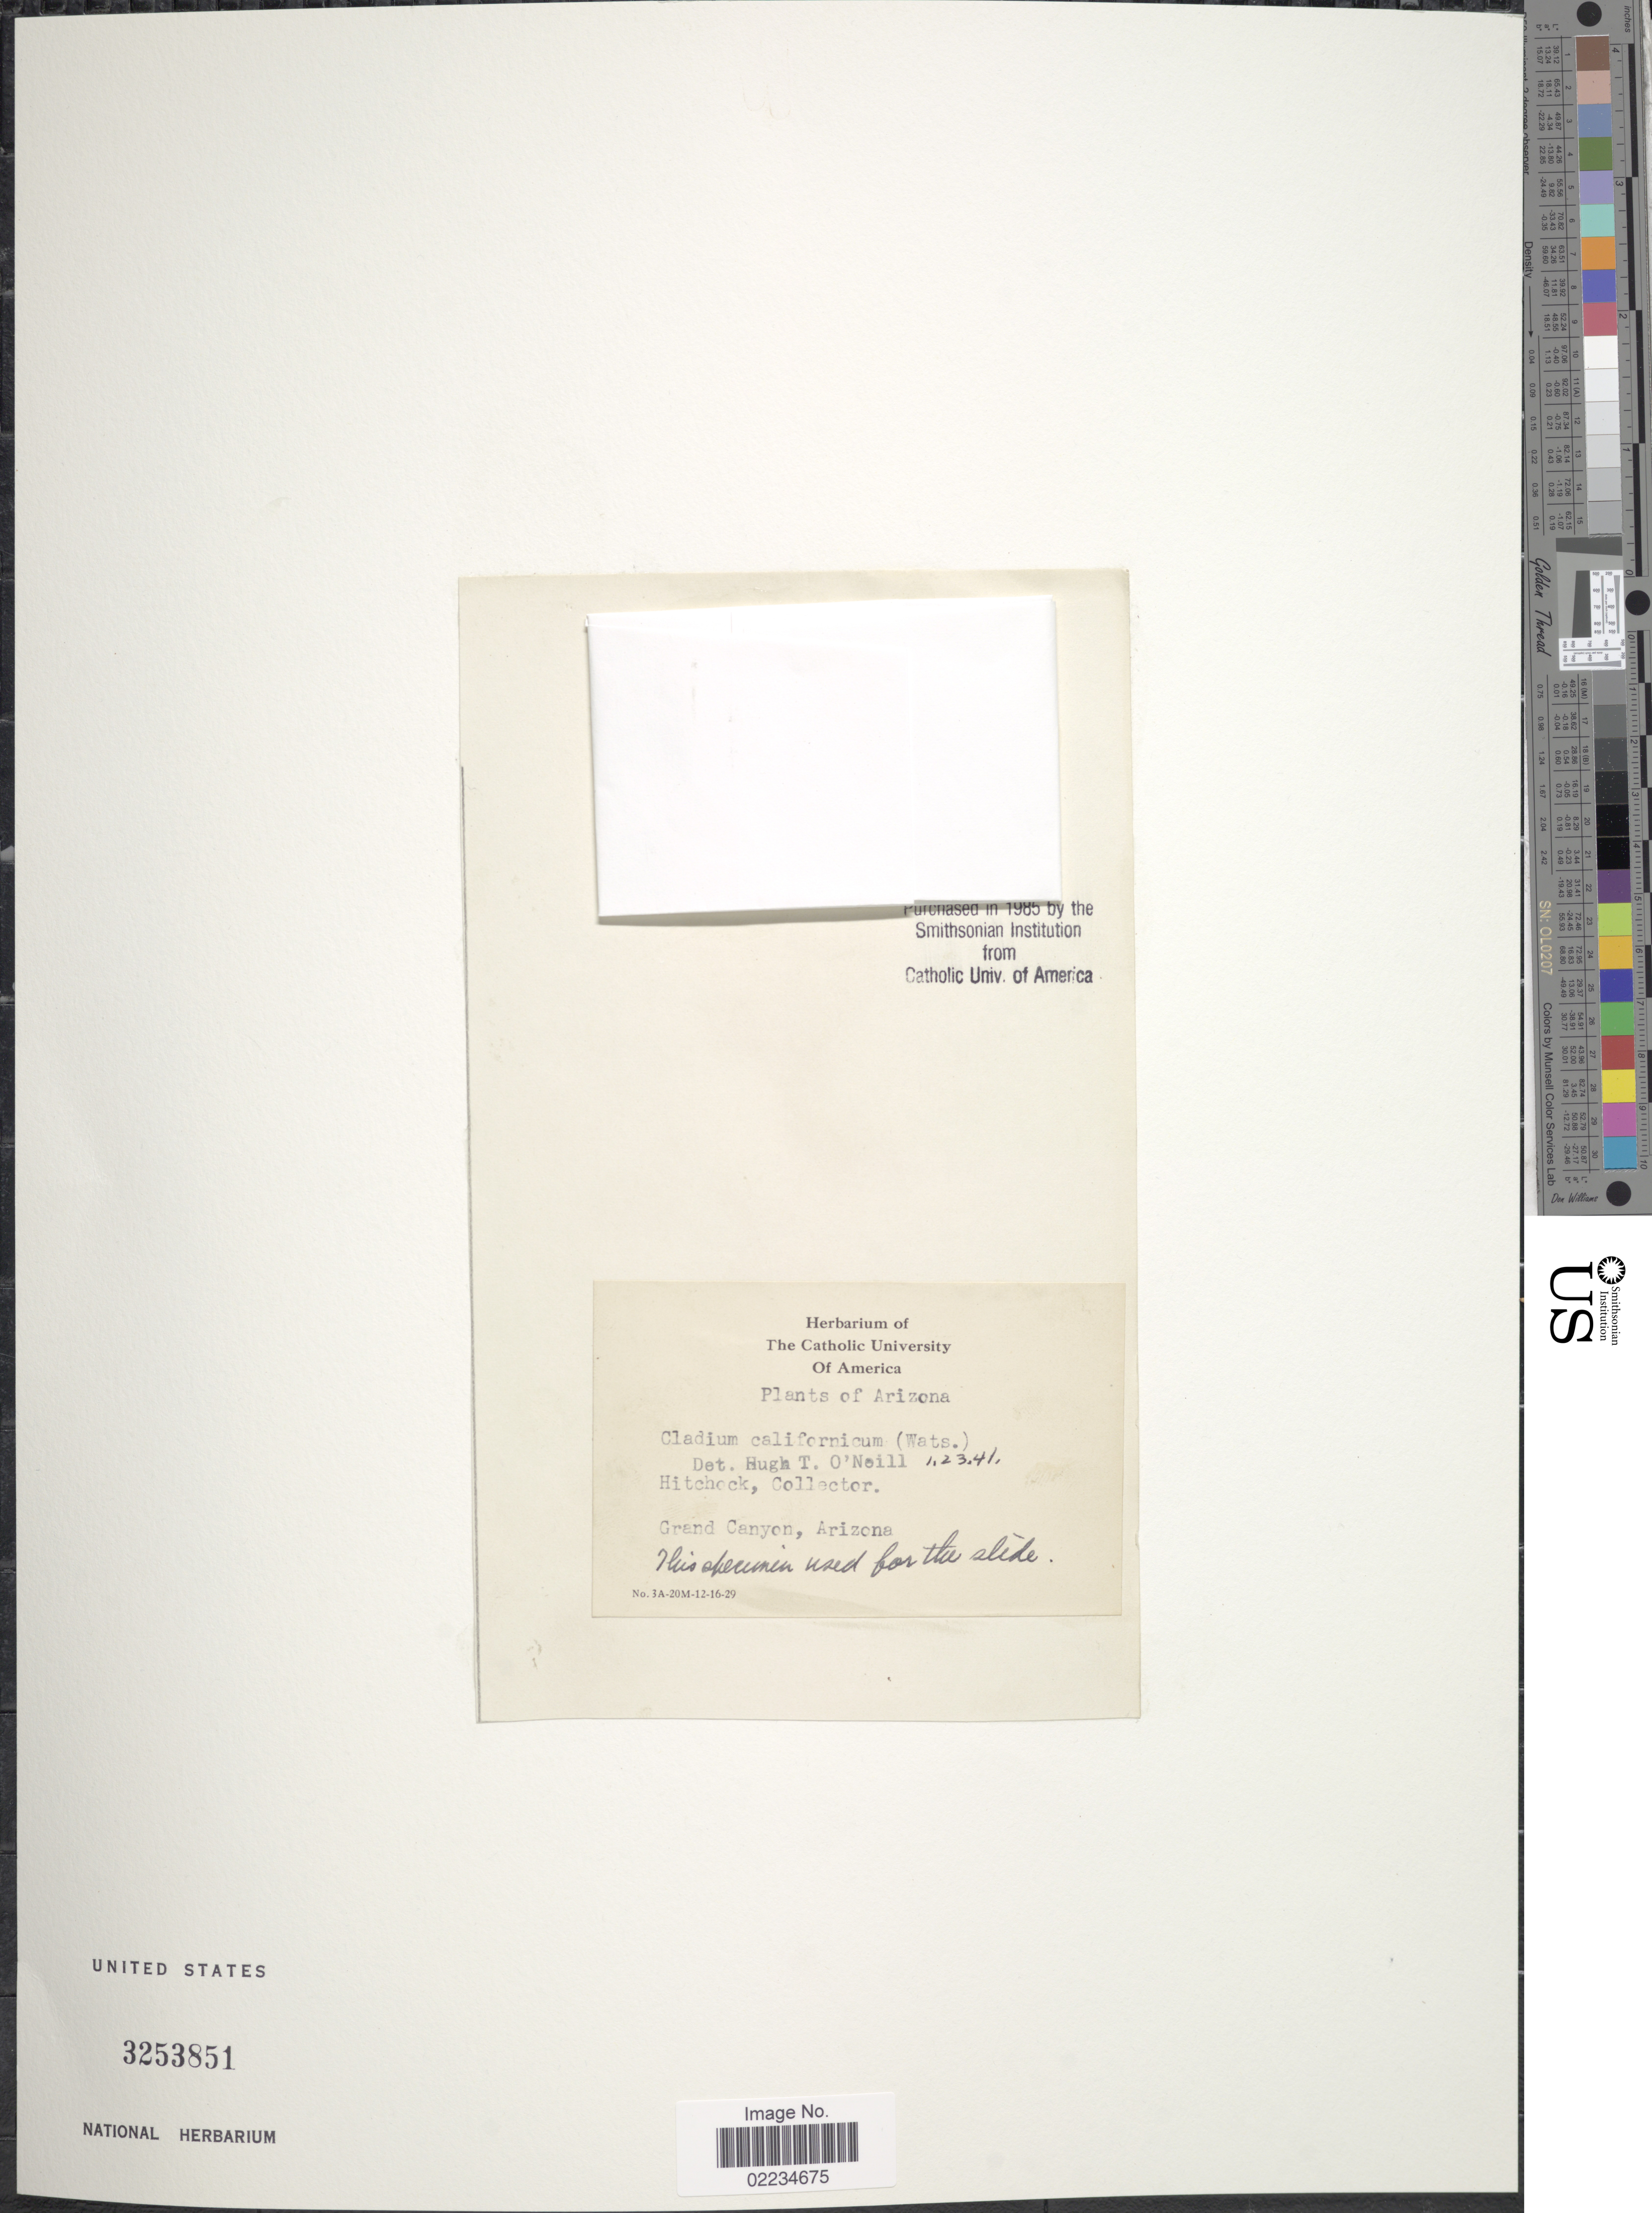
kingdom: Plantae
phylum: Tracheophyta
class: Liliopsida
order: Poales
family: Cyperaceae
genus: Cladium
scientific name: Cladium californicum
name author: (S. Watson) O'Neill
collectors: -- Hitchcock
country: United States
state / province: Arizona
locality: Grand Canyon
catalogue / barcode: US 3253851